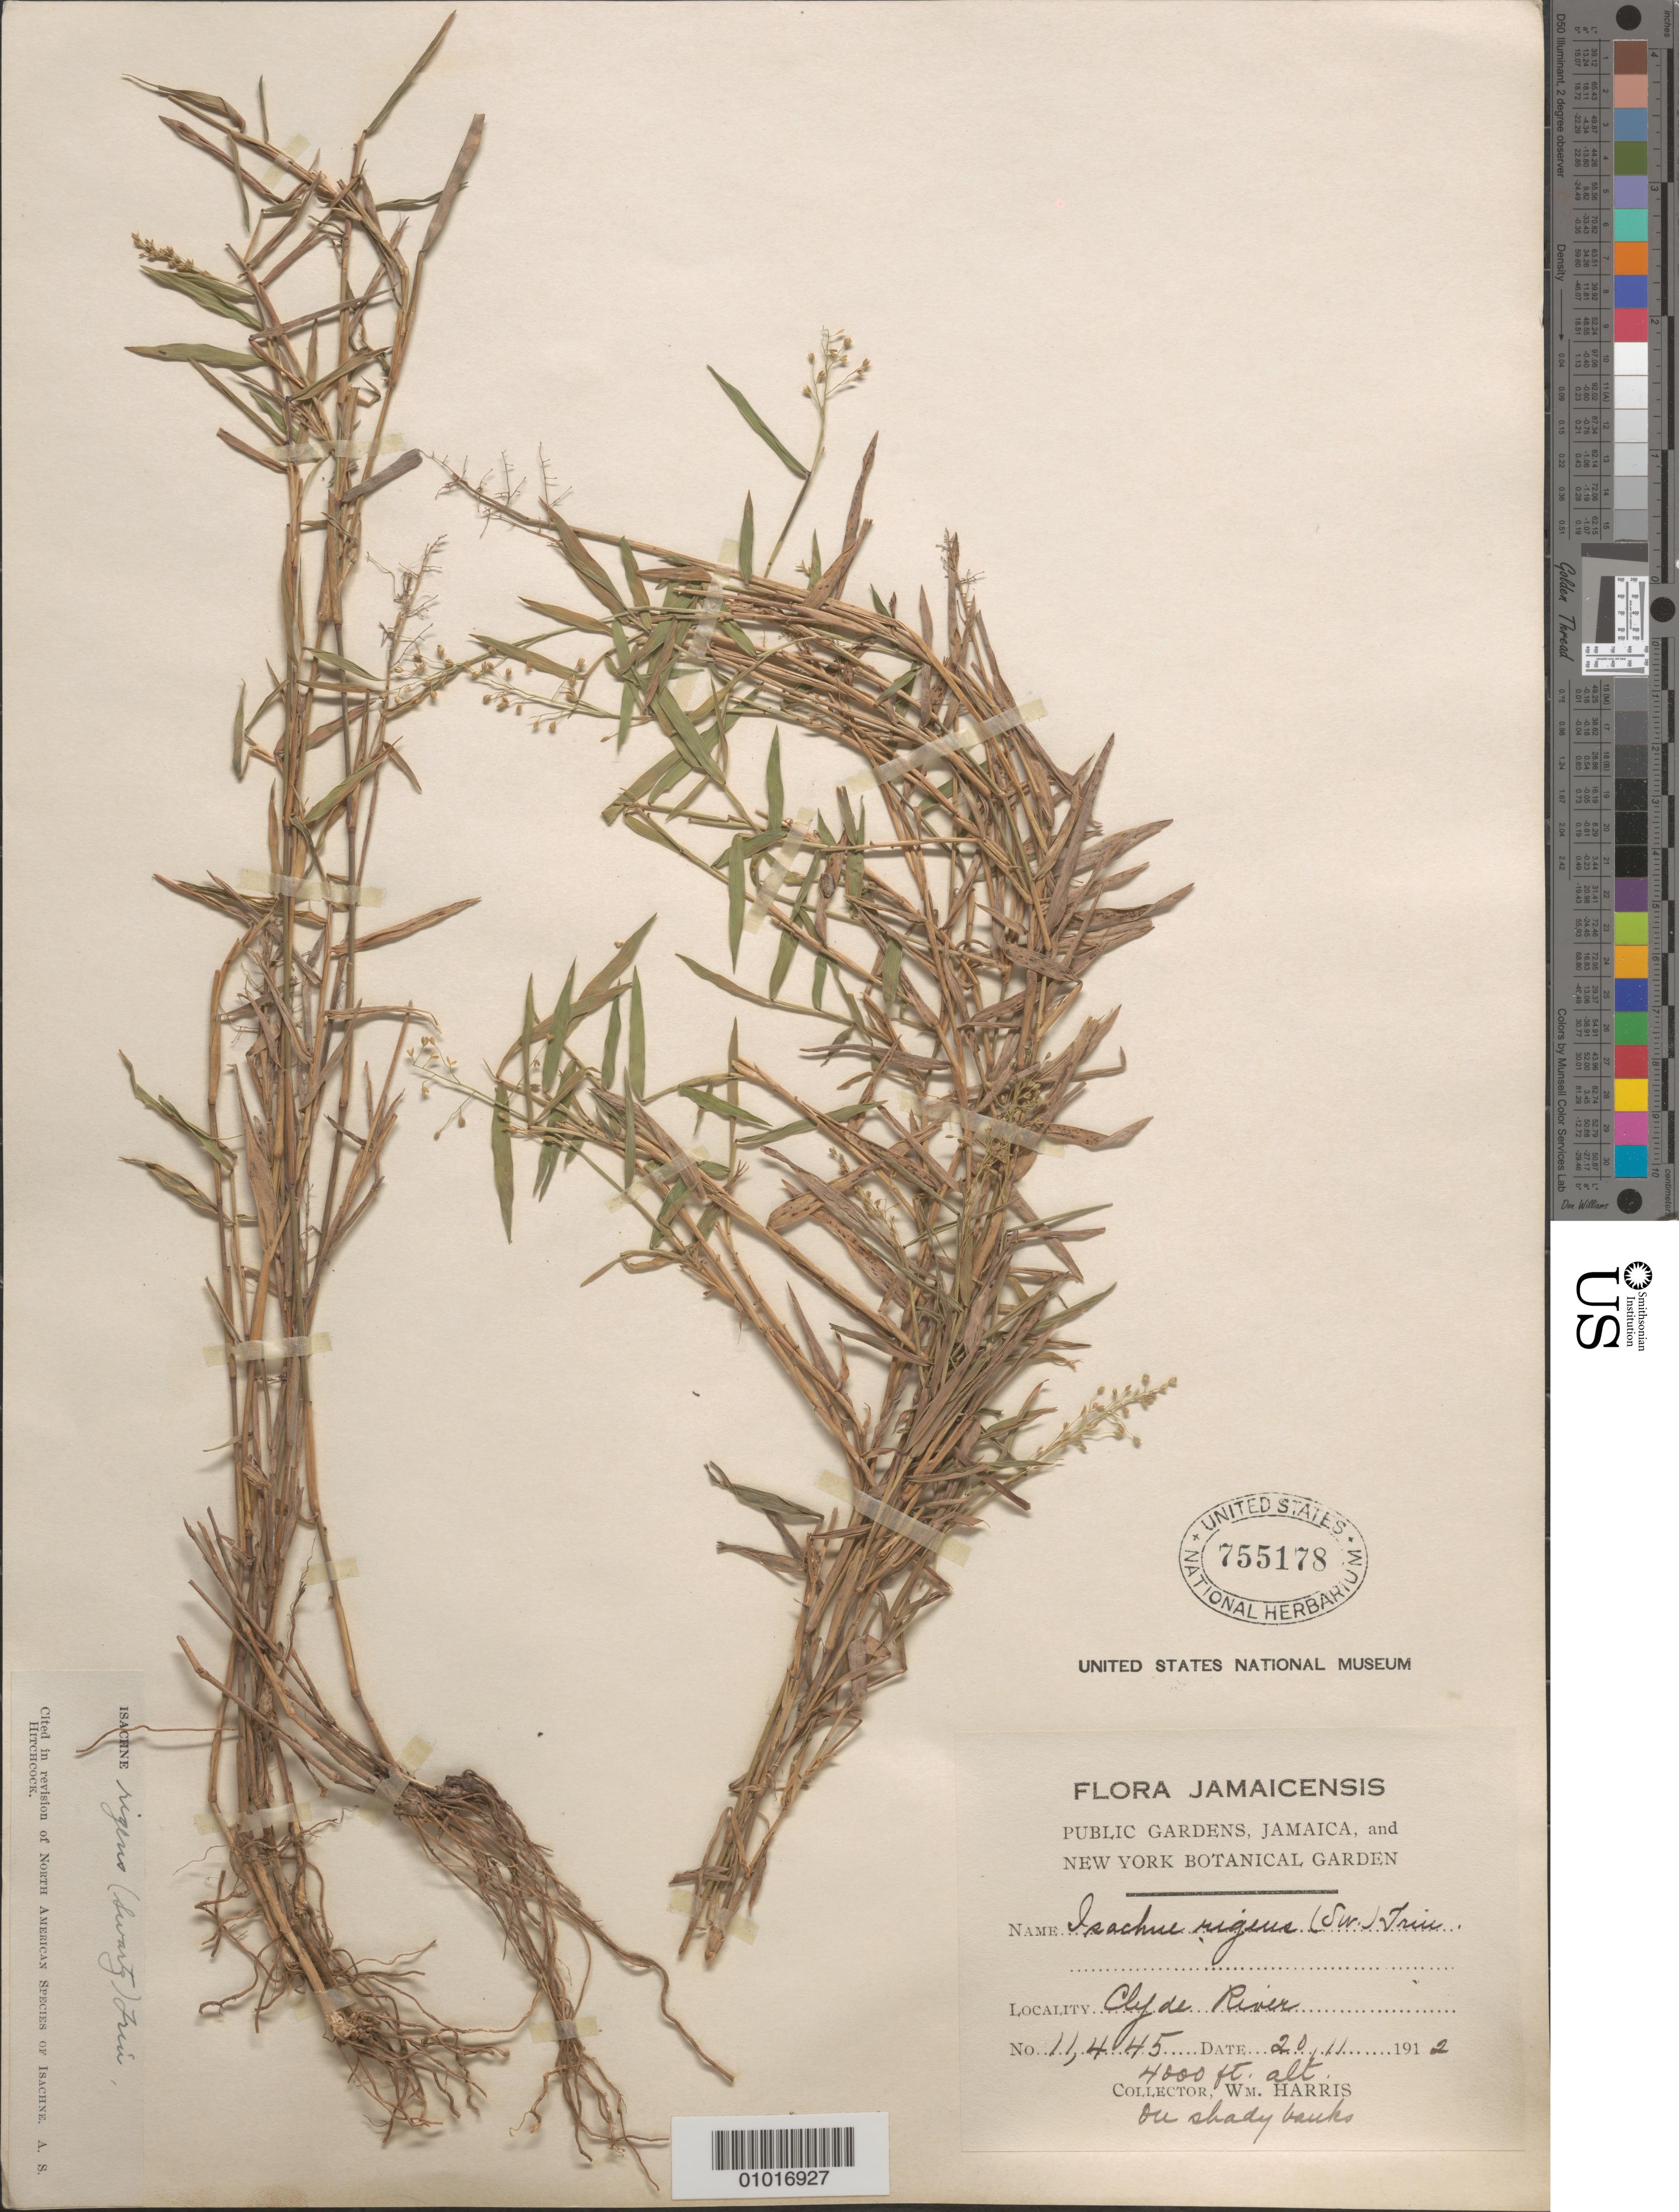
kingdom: Plantae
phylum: Tracheophyta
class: Liliopsida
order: Poales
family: Poaceae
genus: Isachne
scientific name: Isachne rigens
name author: (Sw.) Trin.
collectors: W. H. Harris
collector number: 11445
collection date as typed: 20 Nov 1912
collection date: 1912-11-20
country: Jamaica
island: Jamaica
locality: Clyde River, on shady banks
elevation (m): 1219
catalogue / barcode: US 755178